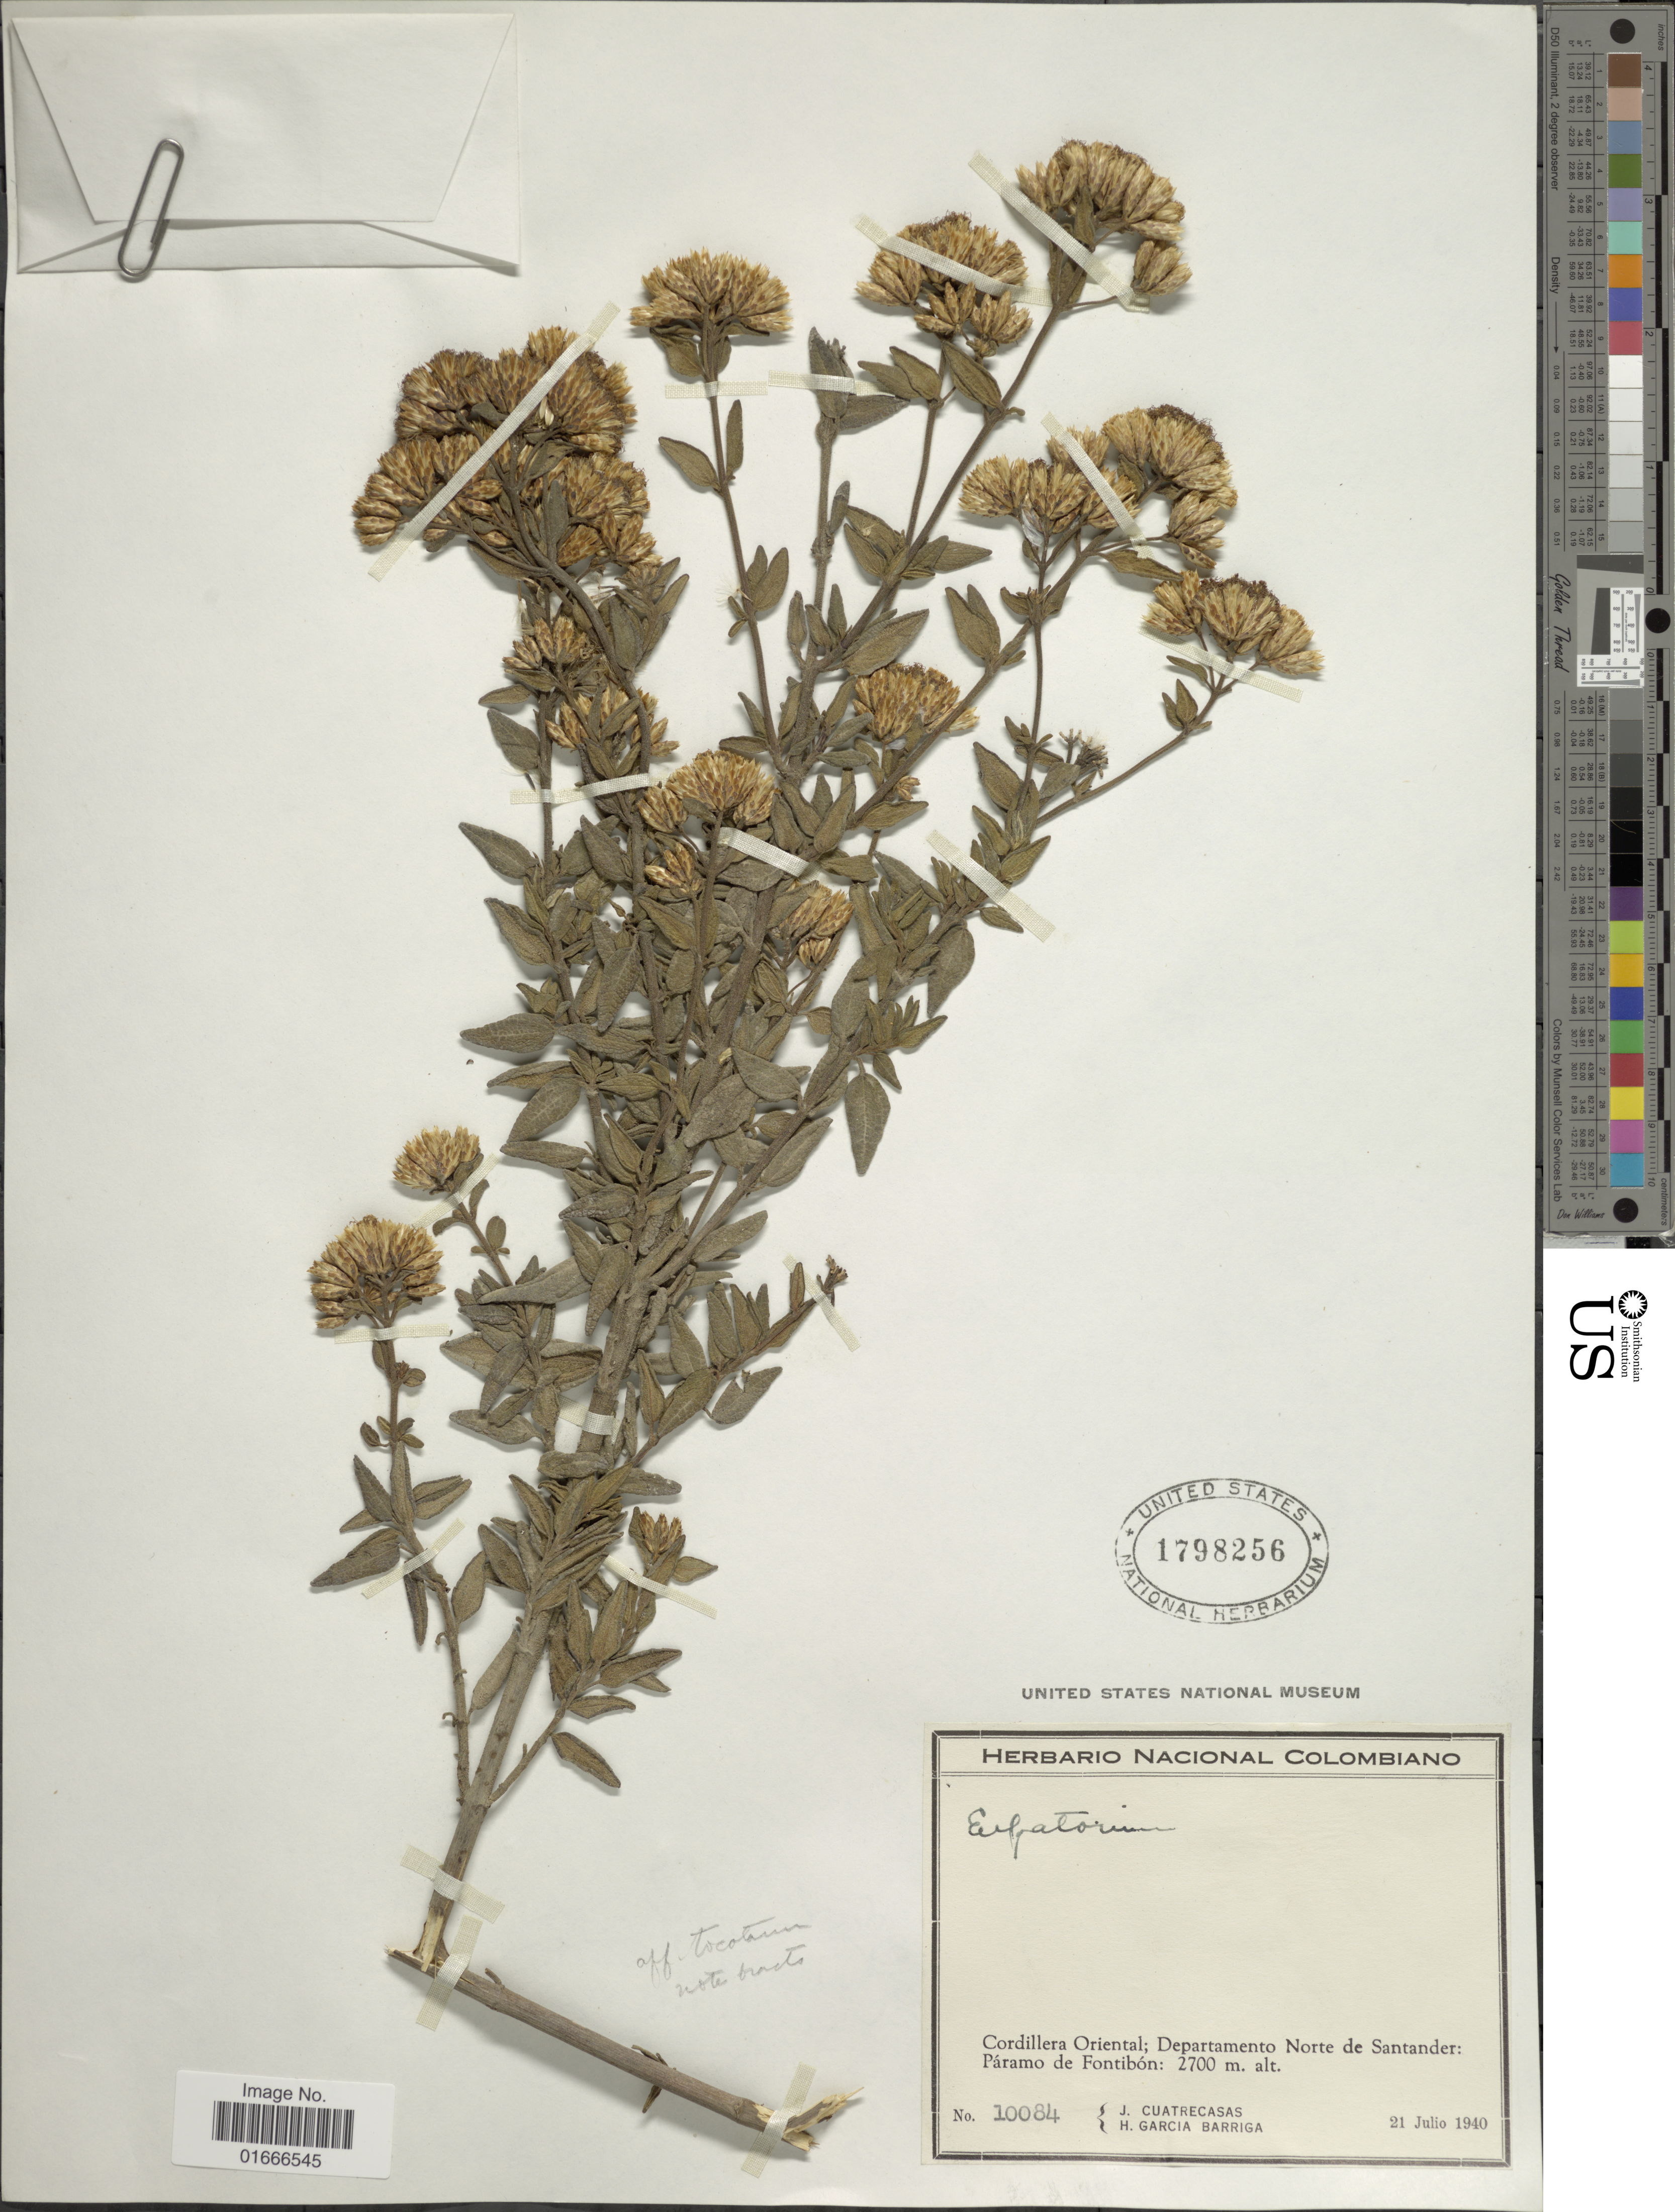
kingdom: Plantae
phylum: Tracheophyta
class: Magnoliopsida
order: Asterales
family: Asteraceae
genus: Chromolaena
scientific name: Chromolaena bullata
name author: (Klatt) R.M. King & H. Rob.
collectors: J. Cuatrecasas & H. García Barriga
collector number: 10084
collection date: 1940-07-21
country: Colombia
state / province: Norte de Santander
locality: Cordillera Oriental, Paramo de Fontibon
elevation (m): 2700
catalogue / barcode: US 1798256